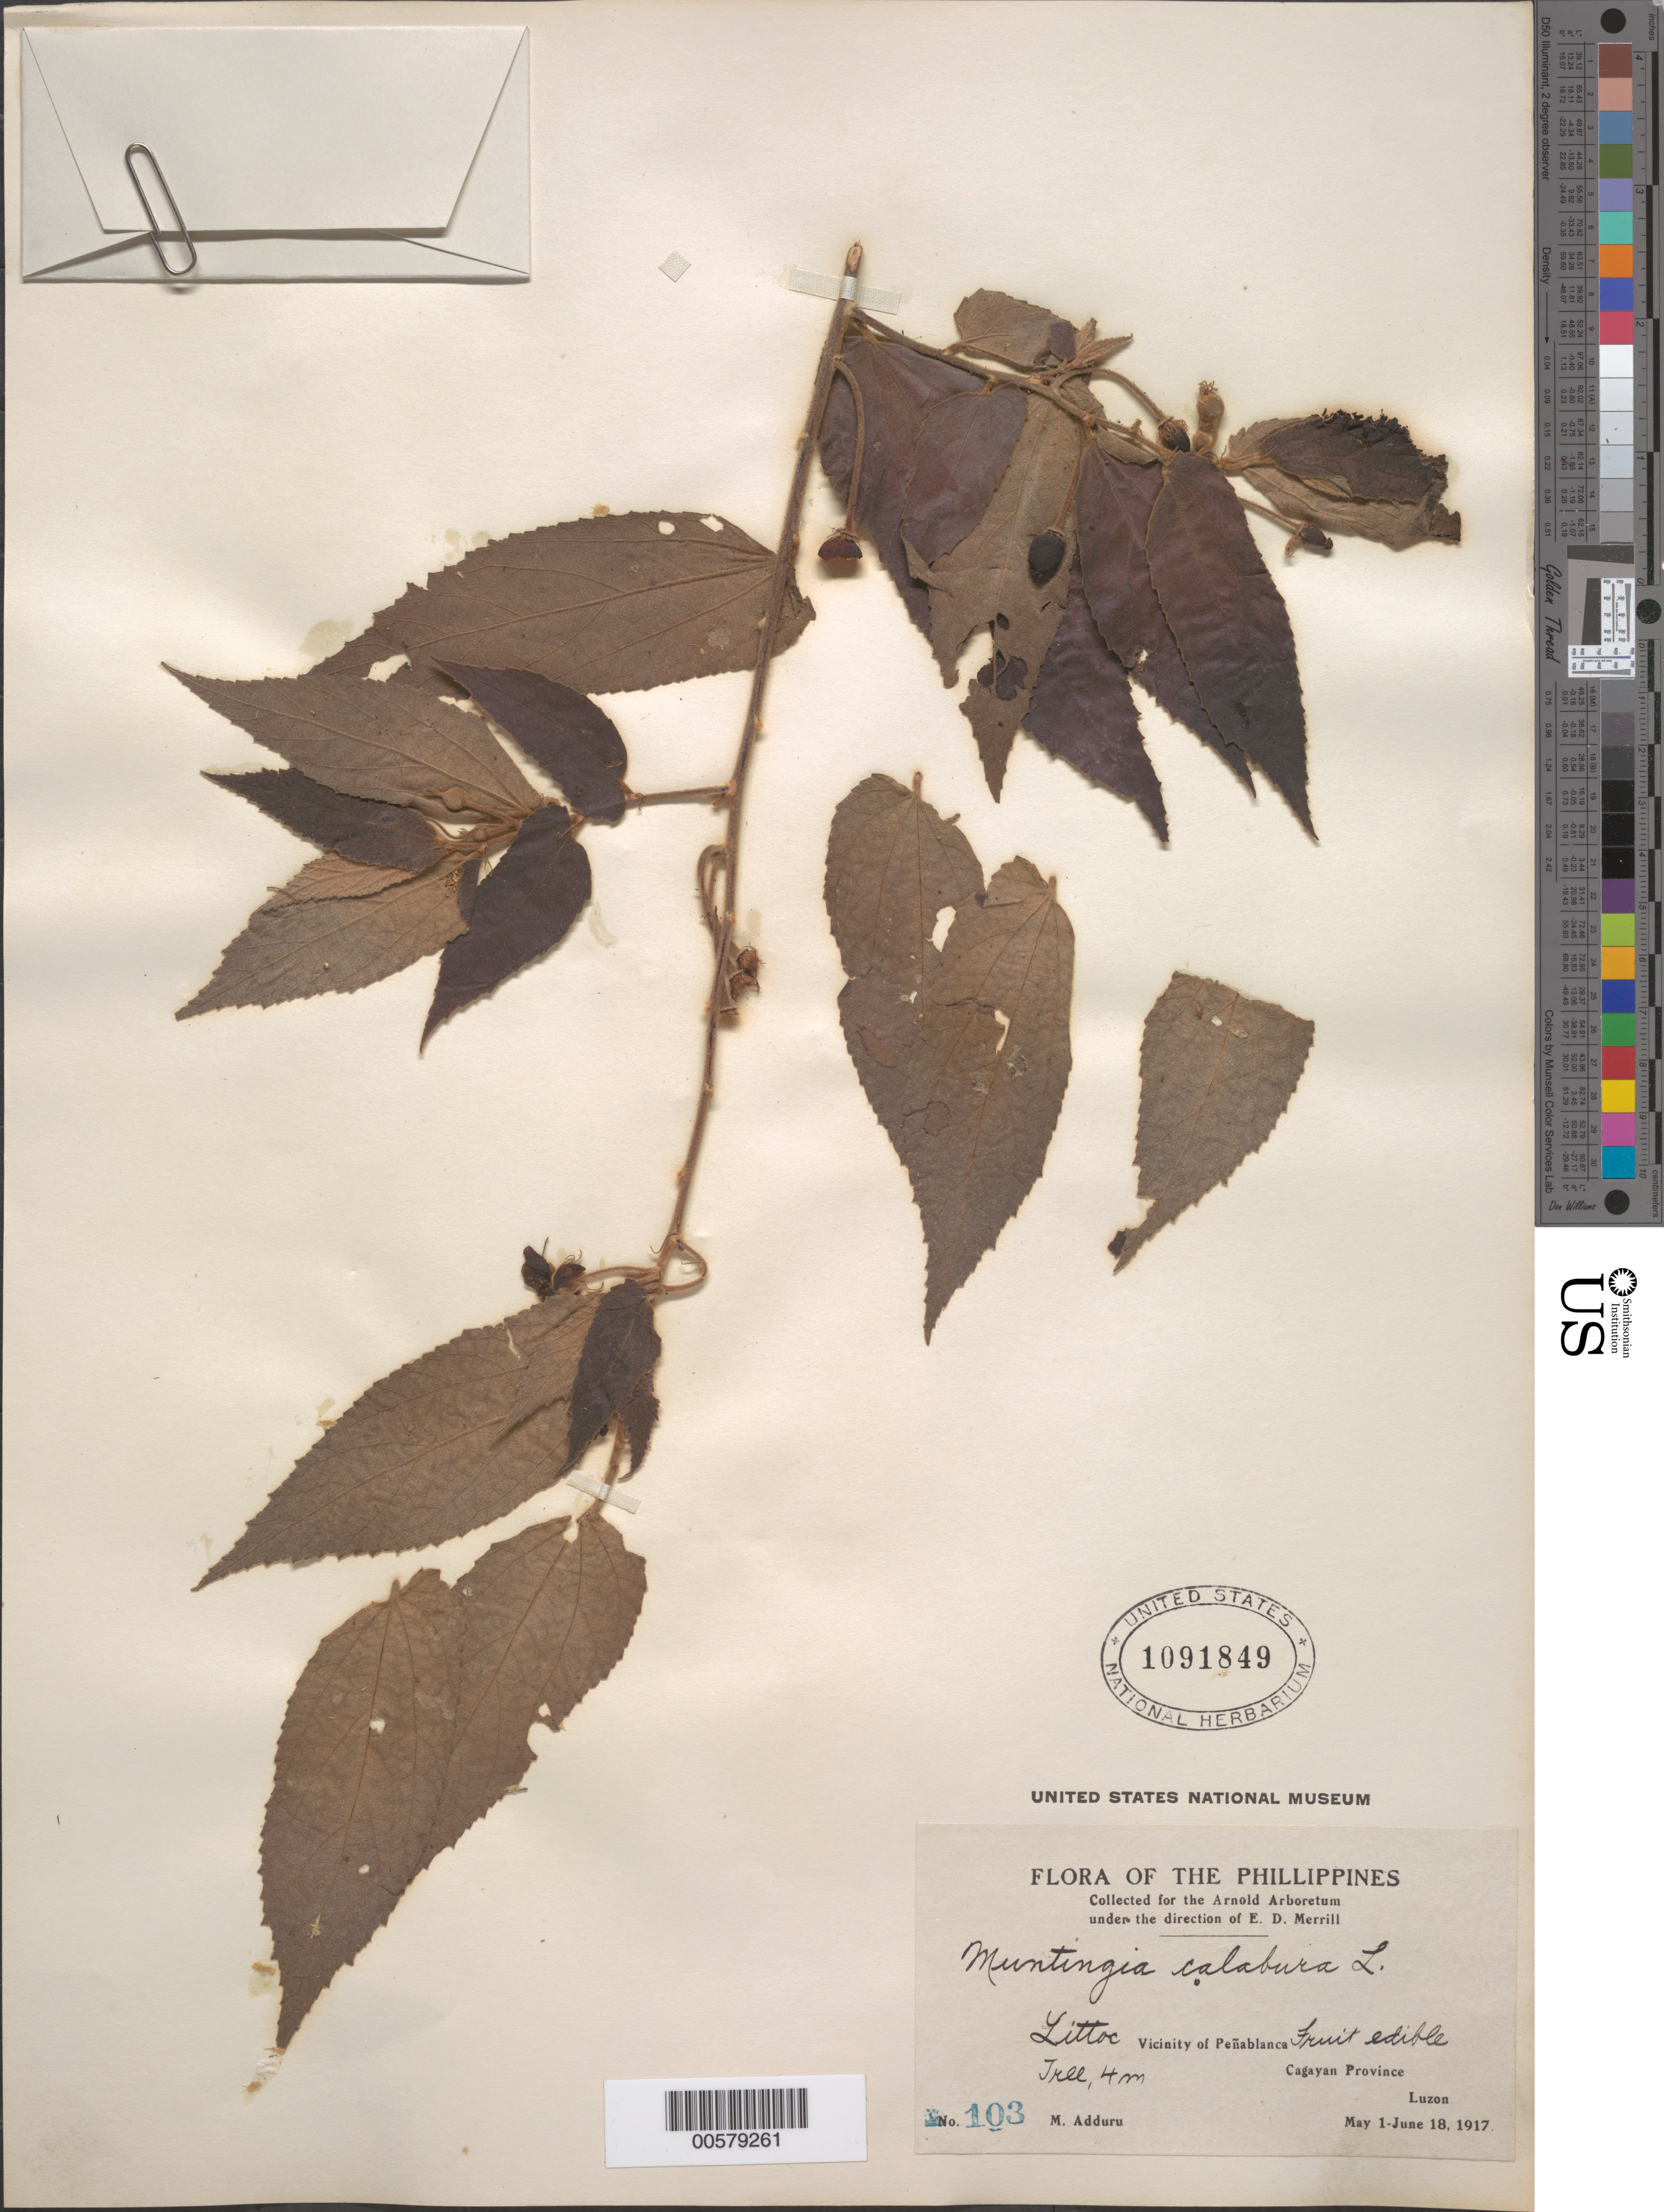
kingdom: Plantae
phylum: Tracheophyta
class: Magnoliopsida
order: Malvales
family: Muntingiaceae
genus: Muntingia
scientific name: Muntingia calabura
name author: L.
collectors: M. Adduru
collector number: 103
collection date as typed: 01 May 1917 to 18 Jun 1917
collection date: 1917-05-01/1917-06-18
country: Philippines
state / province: Cagayan Valley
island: Luzon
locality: Littoc, vicinity of Peñablaca, Luzon, Cagayan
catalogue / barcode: US 1091849